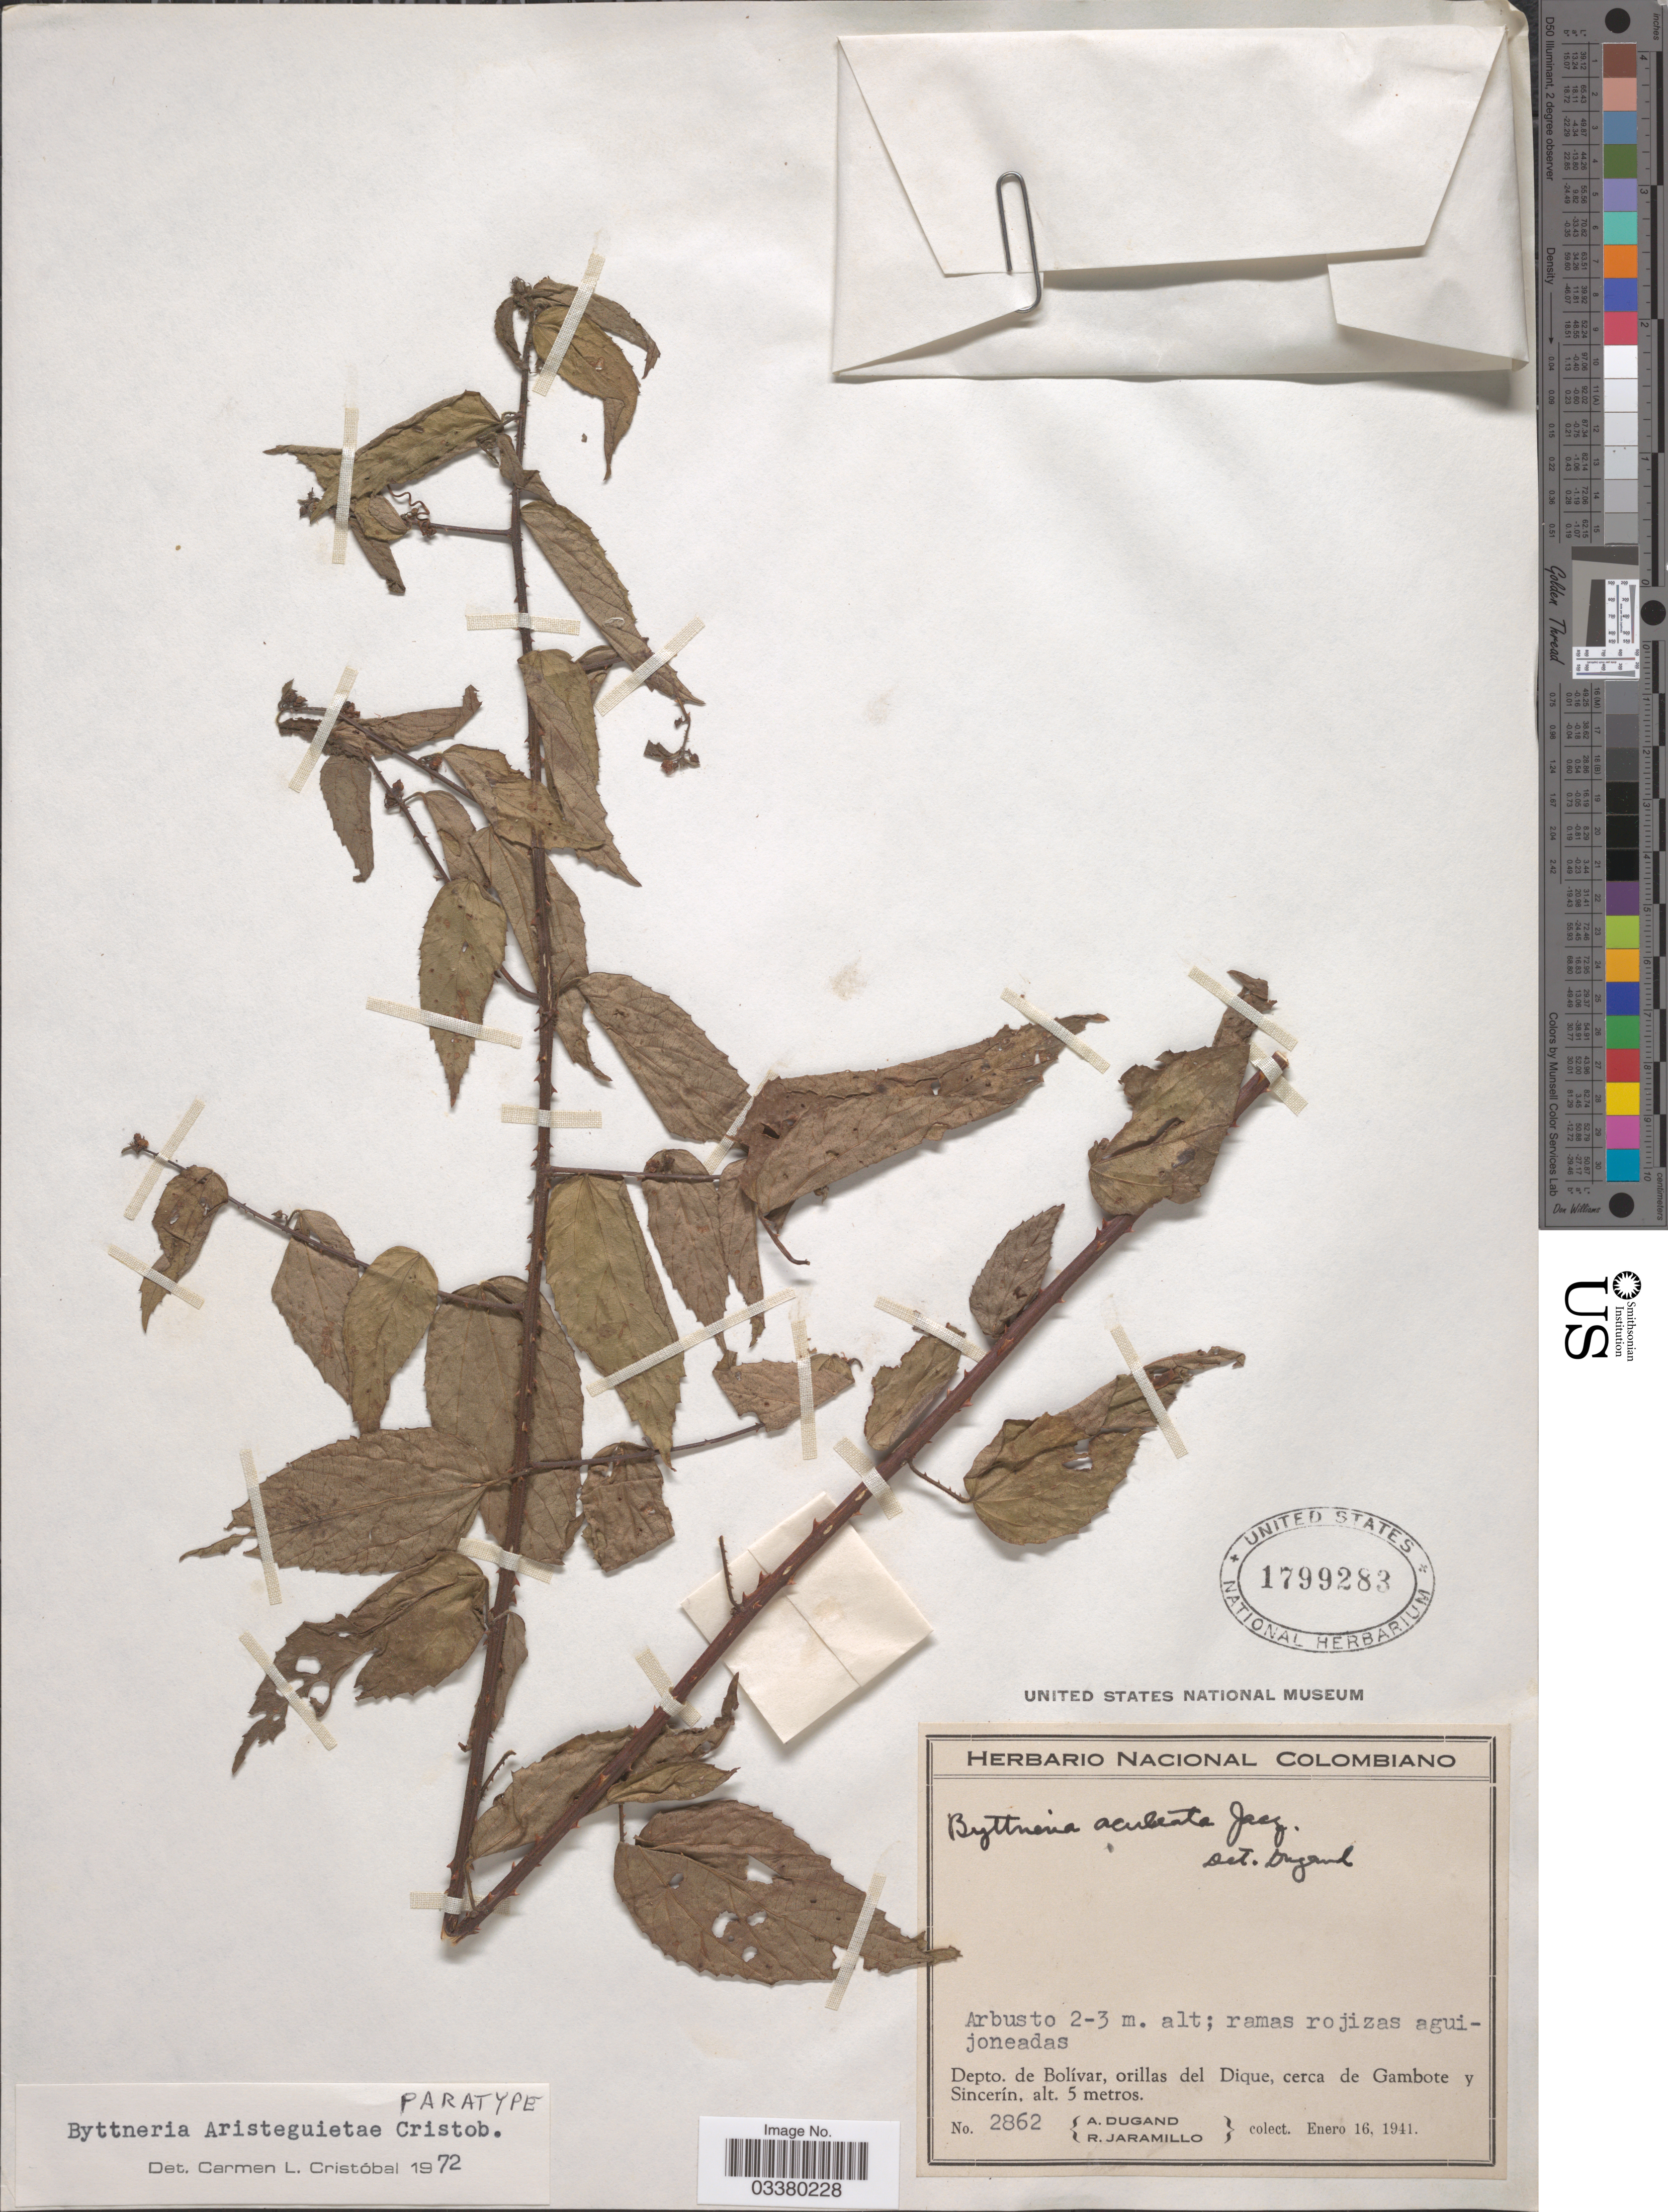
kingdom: Plantae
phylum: Tracheophyta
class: Magnoliopsida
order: Malvales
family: Malvaceae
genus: Byttneria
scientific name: Byttneria aristeguietae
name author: Cristóbal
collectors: A. Dugand & R. Jaramillo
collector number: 2862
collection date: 1941-01-16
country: Colombia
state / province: Bolívar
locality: Depto. de Bolívar, orillas del Dique, cerca de Gambote y Sincerín.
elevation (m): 5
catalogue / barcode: US 1799283